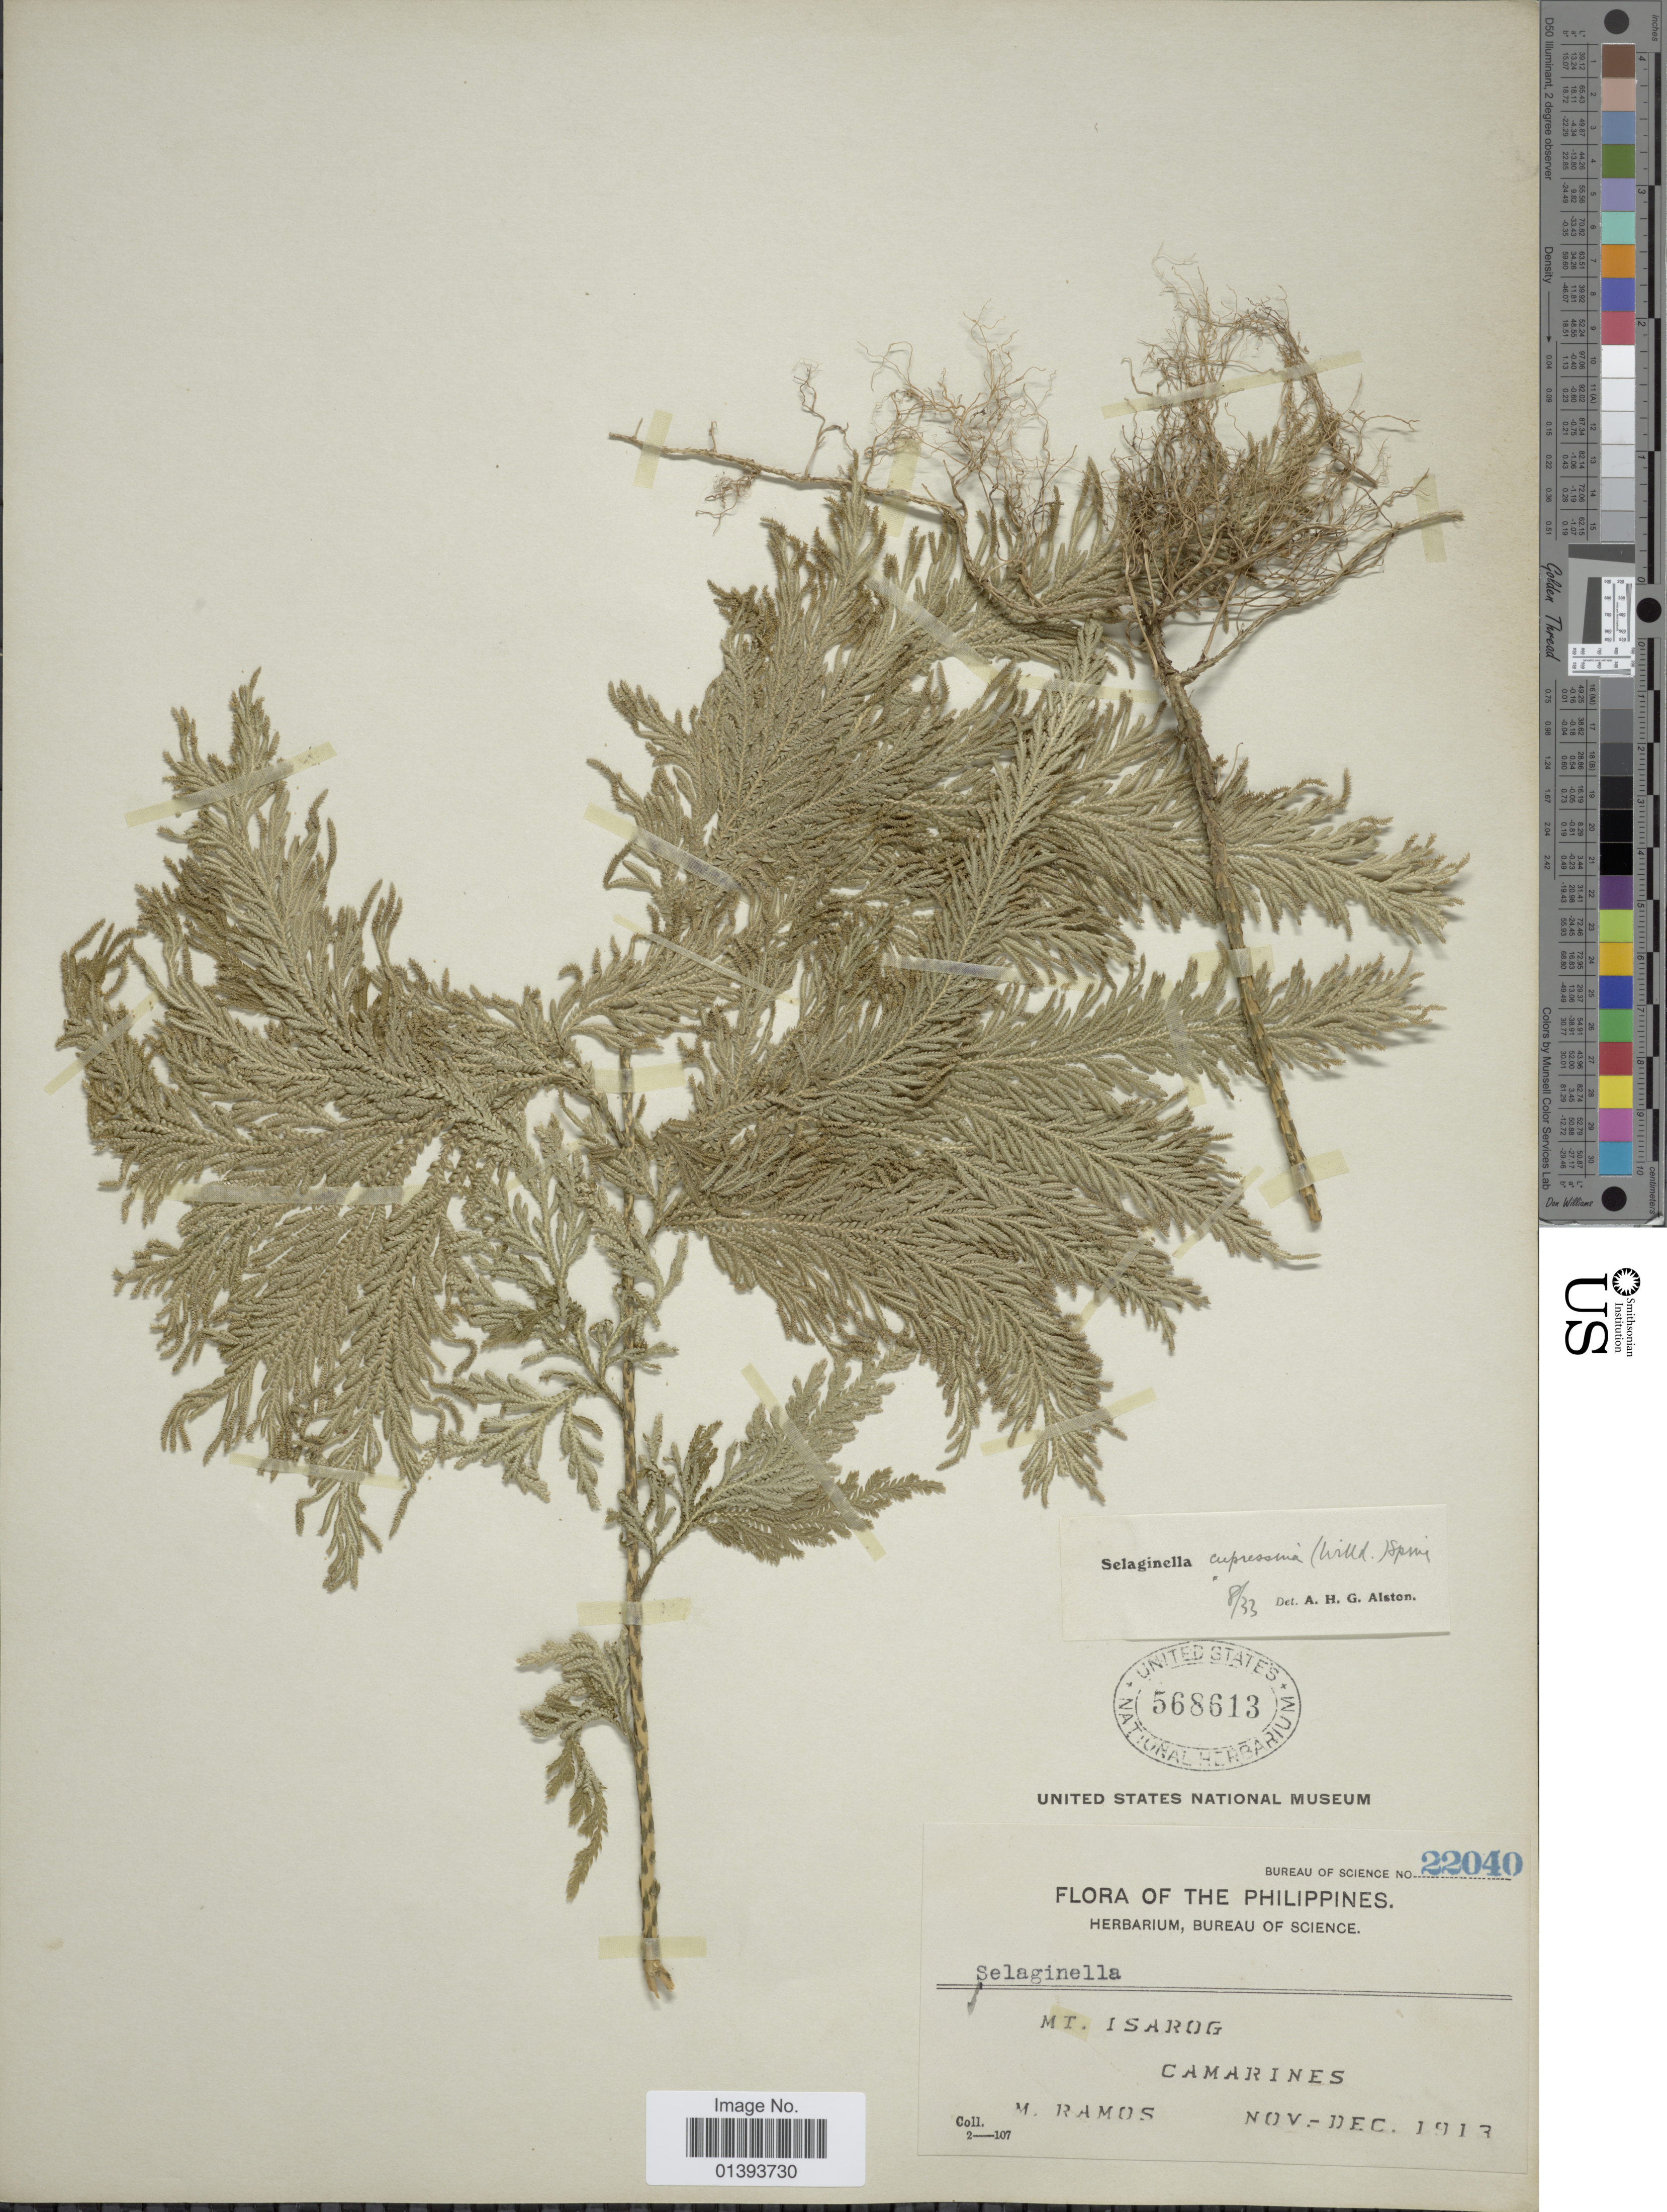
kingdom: Plantae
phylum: Tracheophyta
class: Lycopodiopsida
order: Selaginellales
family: Selaginellaceae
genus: Selaginella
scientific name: Selaginella cupressina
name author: (Willd.) Spring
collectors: M. Ramos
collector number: Bureau of Science 22040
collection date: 1913-11/1913-12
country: Philippines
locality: Mt. Isarog, Camarines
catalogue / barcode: US 568613